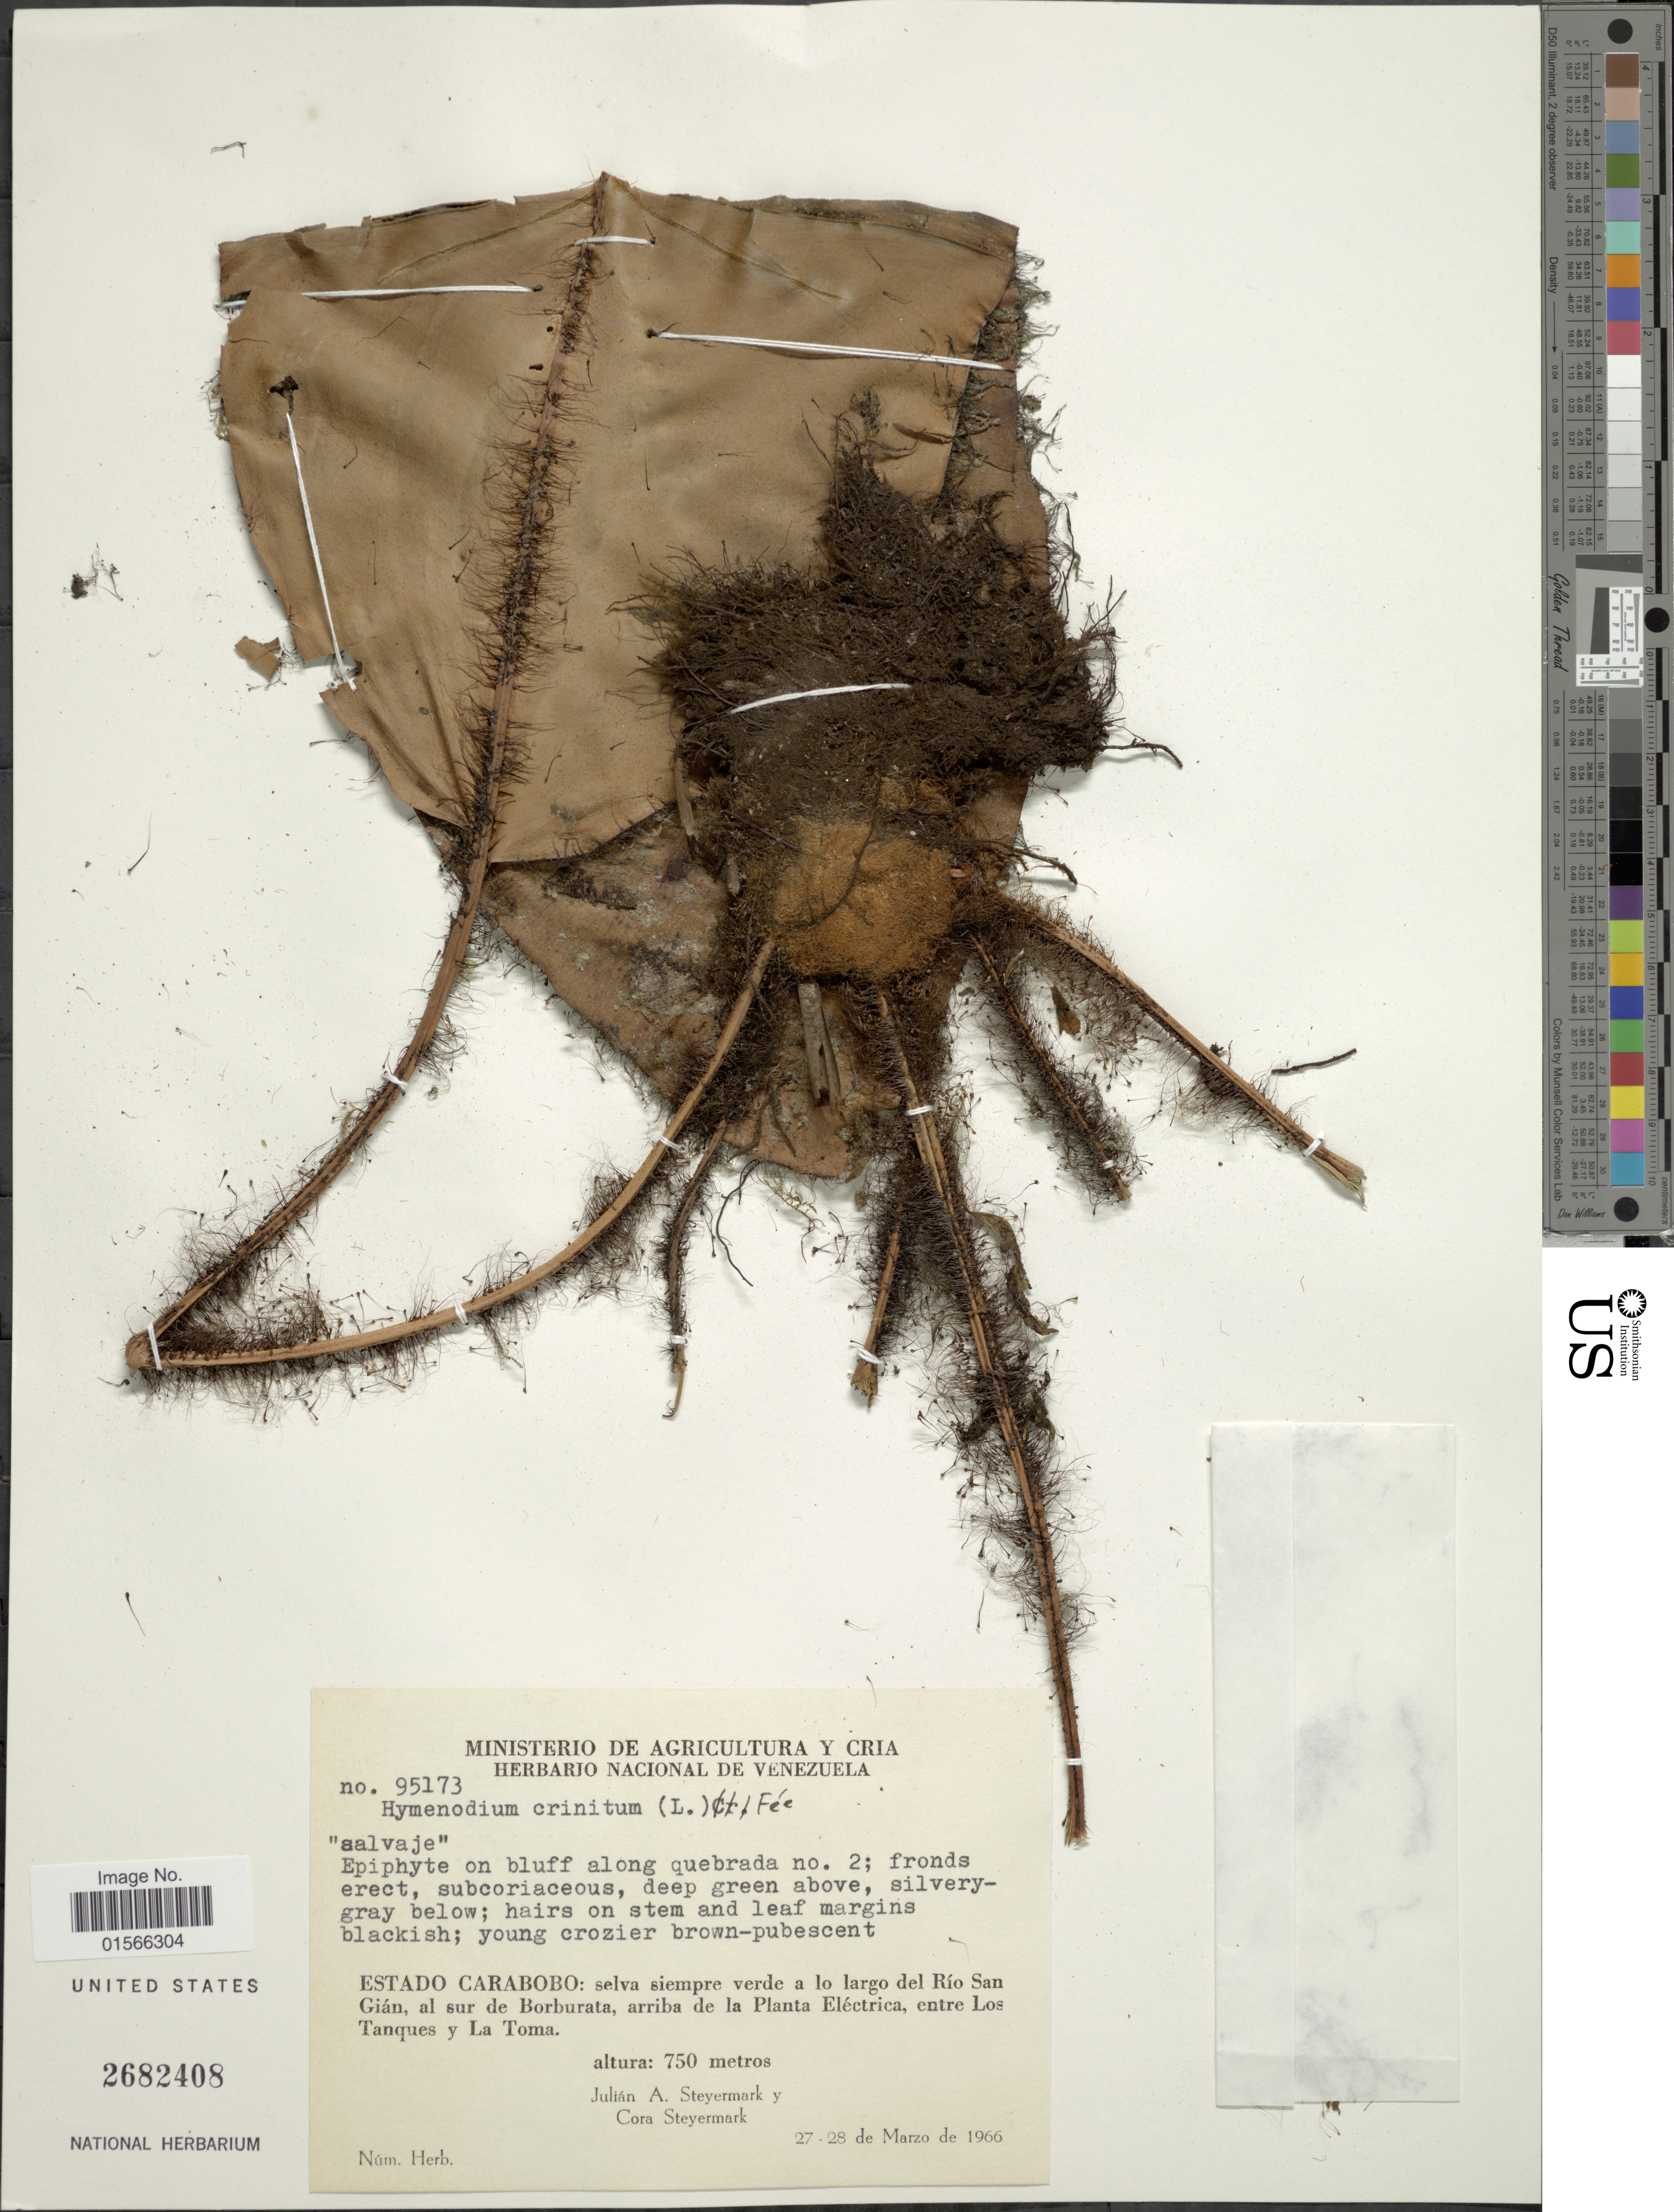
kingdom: Plantae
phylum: Tracheophyta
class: Polypodiopsida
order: Polypodiales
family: Dryopteridaceae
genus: Elaphoglossum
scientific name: Elaphoglossum crinitum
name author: (L.) Christ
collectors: J. Steyermark & C. Steyermark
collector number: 95173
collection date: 1966-03-27/1966-03-28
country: Venezuela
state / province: Carabobo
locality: Selva siempre verde a lo largo del Río San Gián, al sur de Borburata, arriba de la Planta Eléctrica, entre Los Tanques y La Toma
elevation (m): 750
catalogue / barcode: US 2682408